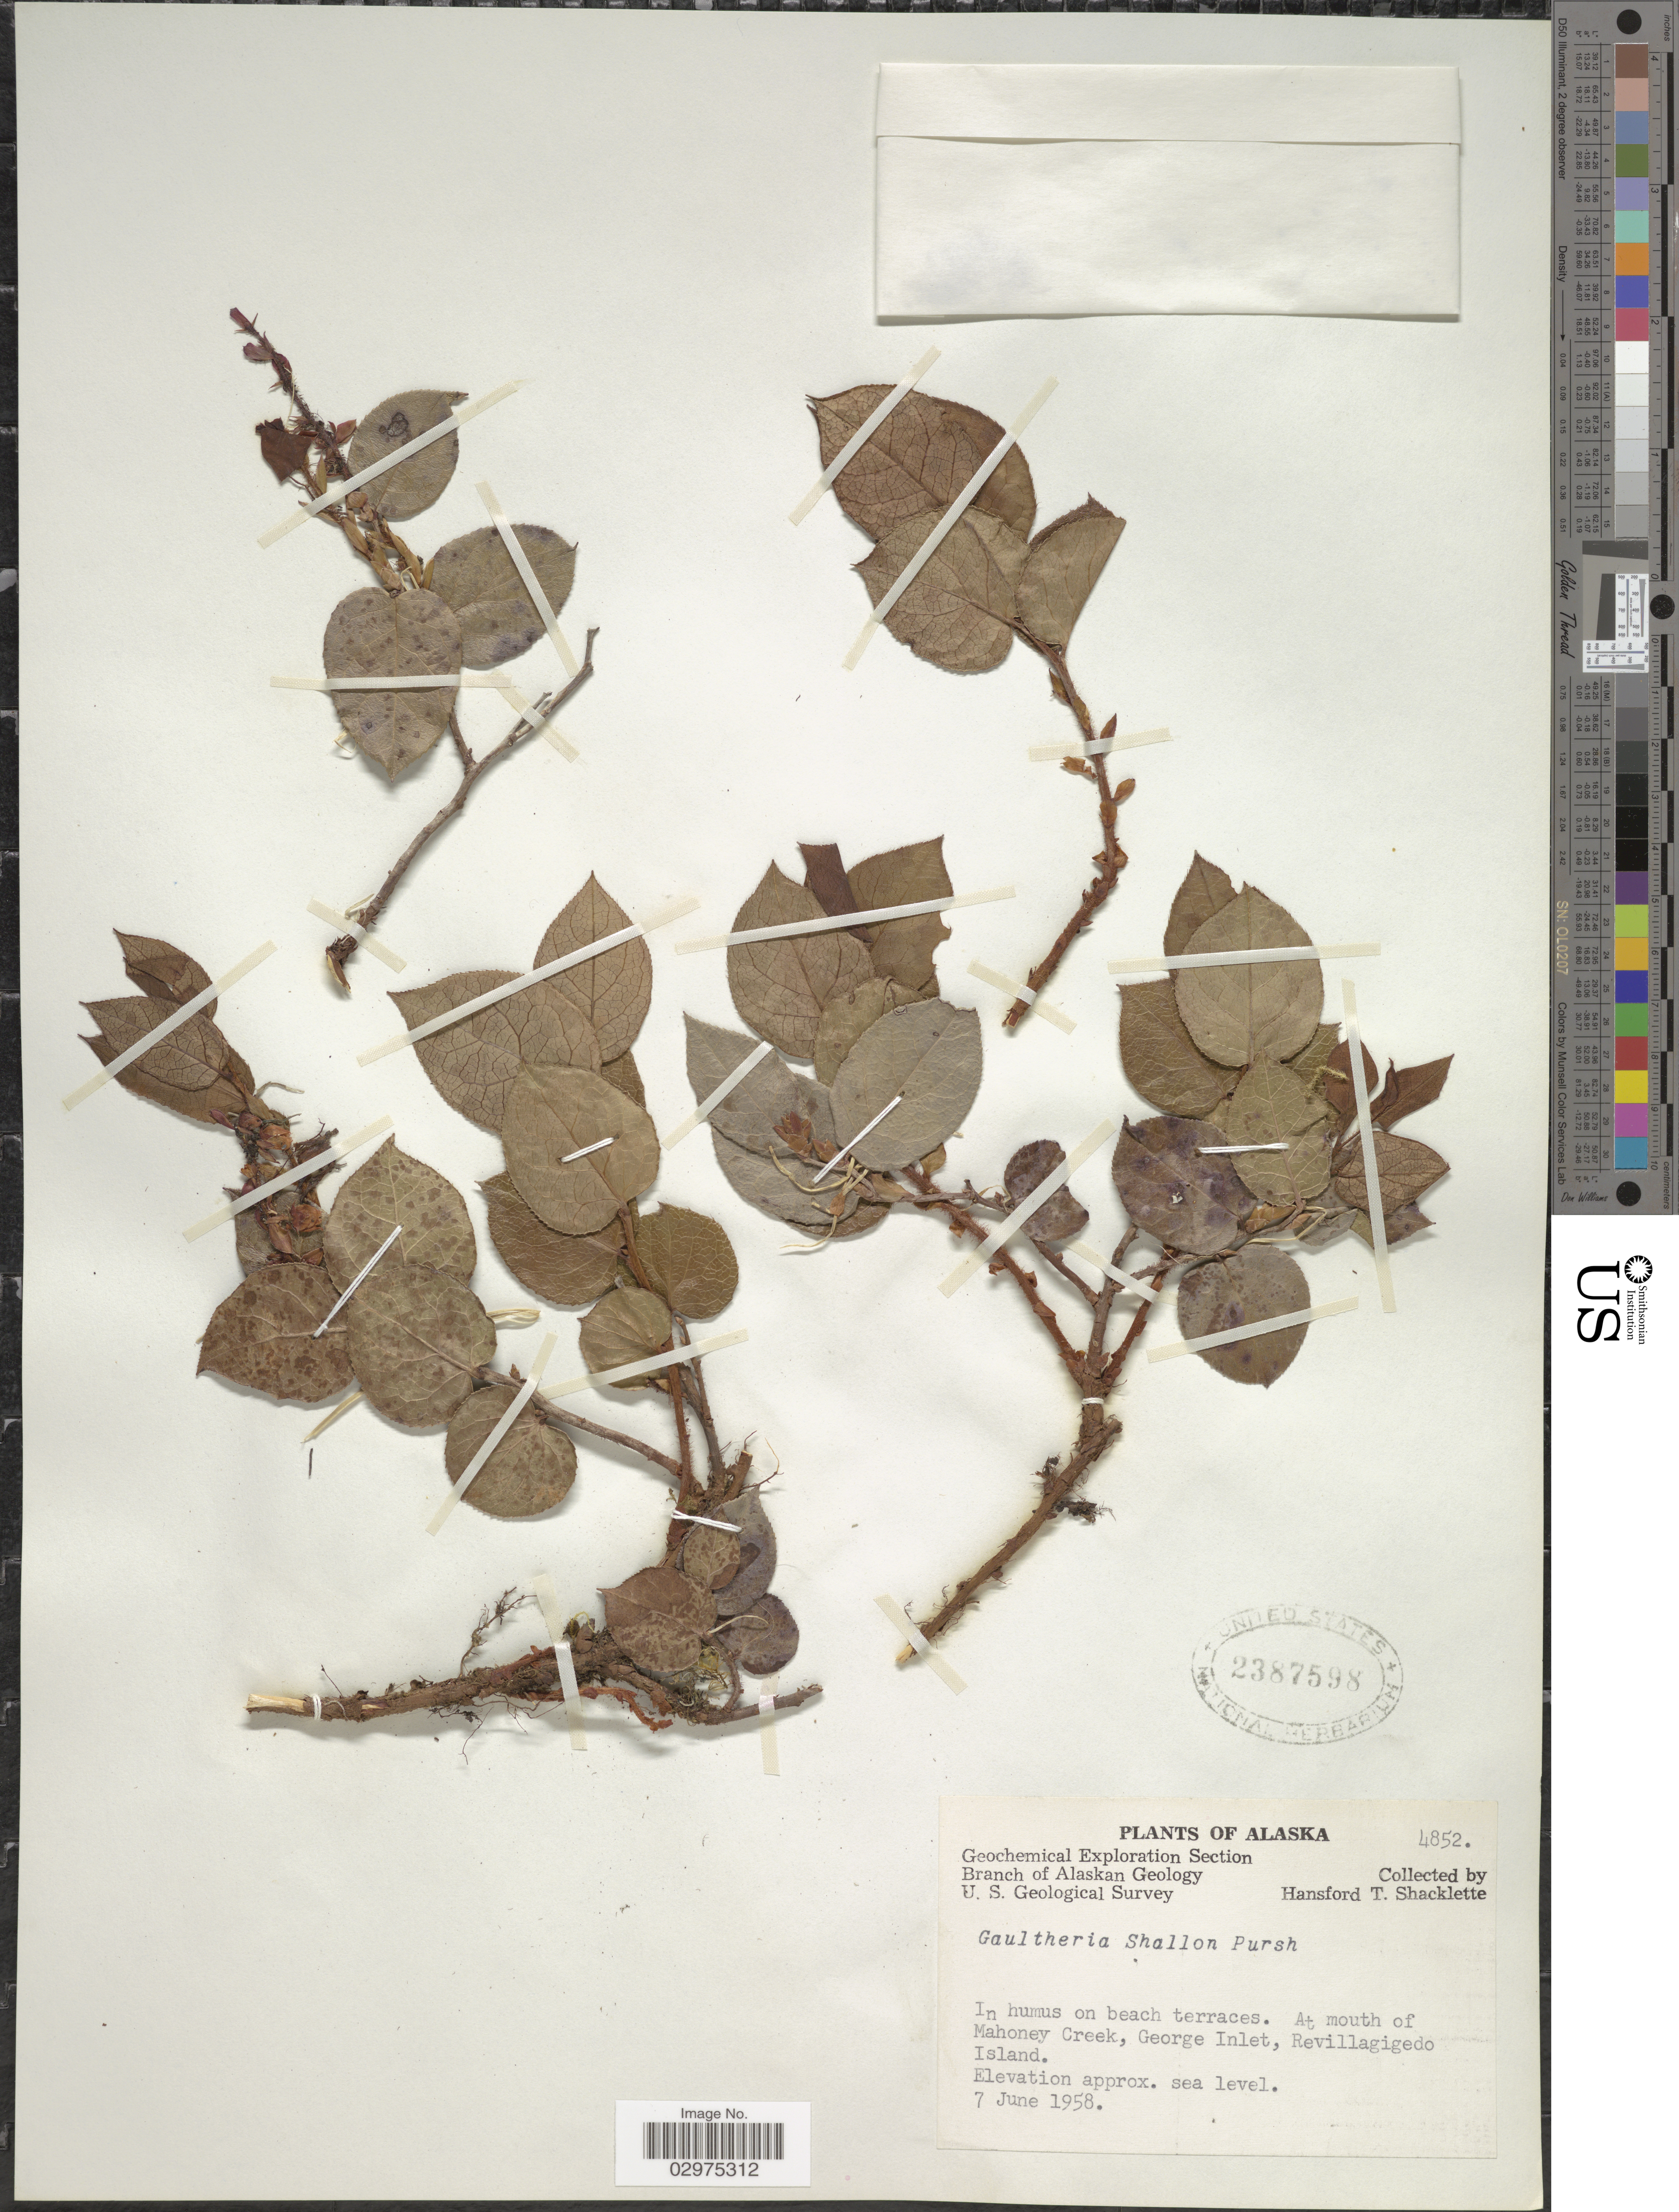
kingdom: Plantae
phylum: Tracheophyta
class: Magnoliopsida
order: Ericales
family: Ericaceae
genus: Gaultheria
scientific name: Gaultheria shallon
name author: Pursh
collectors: H. Shacklette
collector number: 4852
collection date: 1958-06-07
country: United States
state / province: Alaska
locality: At mouth of Mahoney Creek, George Inlet, Revillagigedo Island.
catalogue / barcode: US 2387598